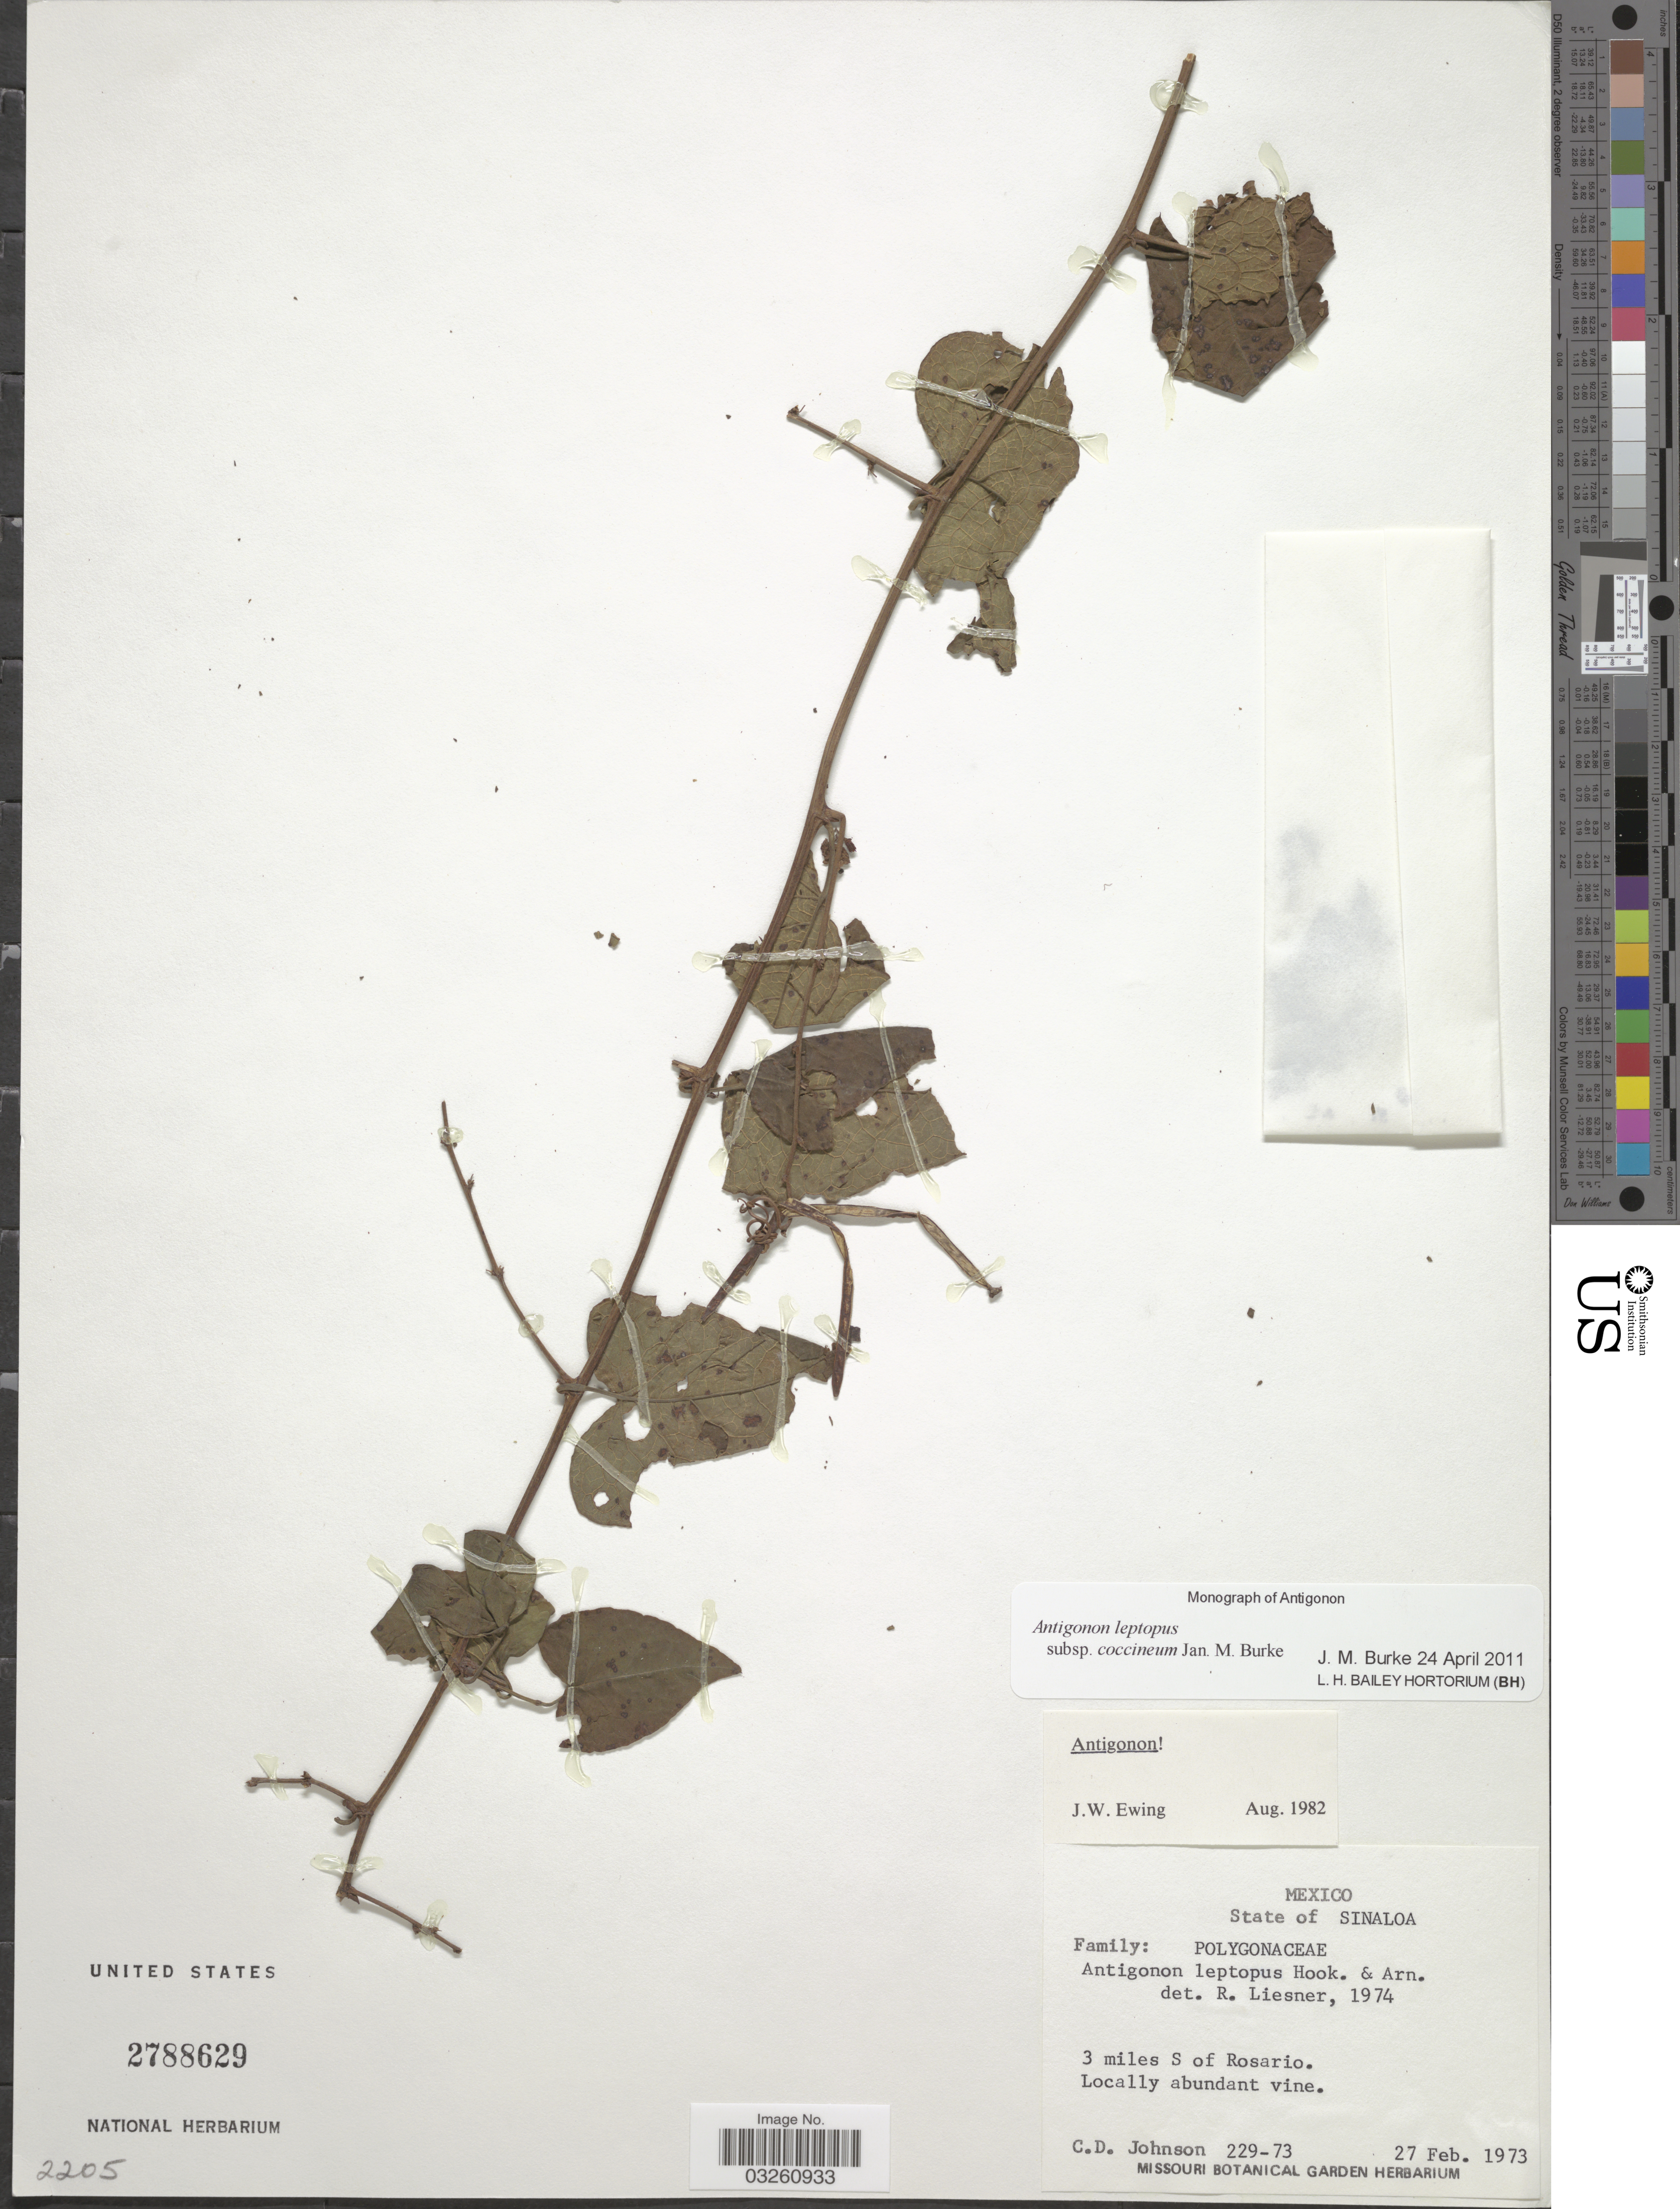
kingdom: Plantae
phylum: Tracheophyta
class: Magnoliopsida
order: Caryophyllales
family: Polygonaceae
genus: Antigonon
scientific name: Antigonon leptopus subsp. coccineum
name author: Jan.M. Burke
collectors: C. D. Johnson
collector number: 229-73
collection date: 1973-02-27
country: Mexico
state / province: Sinaloa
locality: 3 miles S of Rosario.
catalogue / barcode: US 2788629